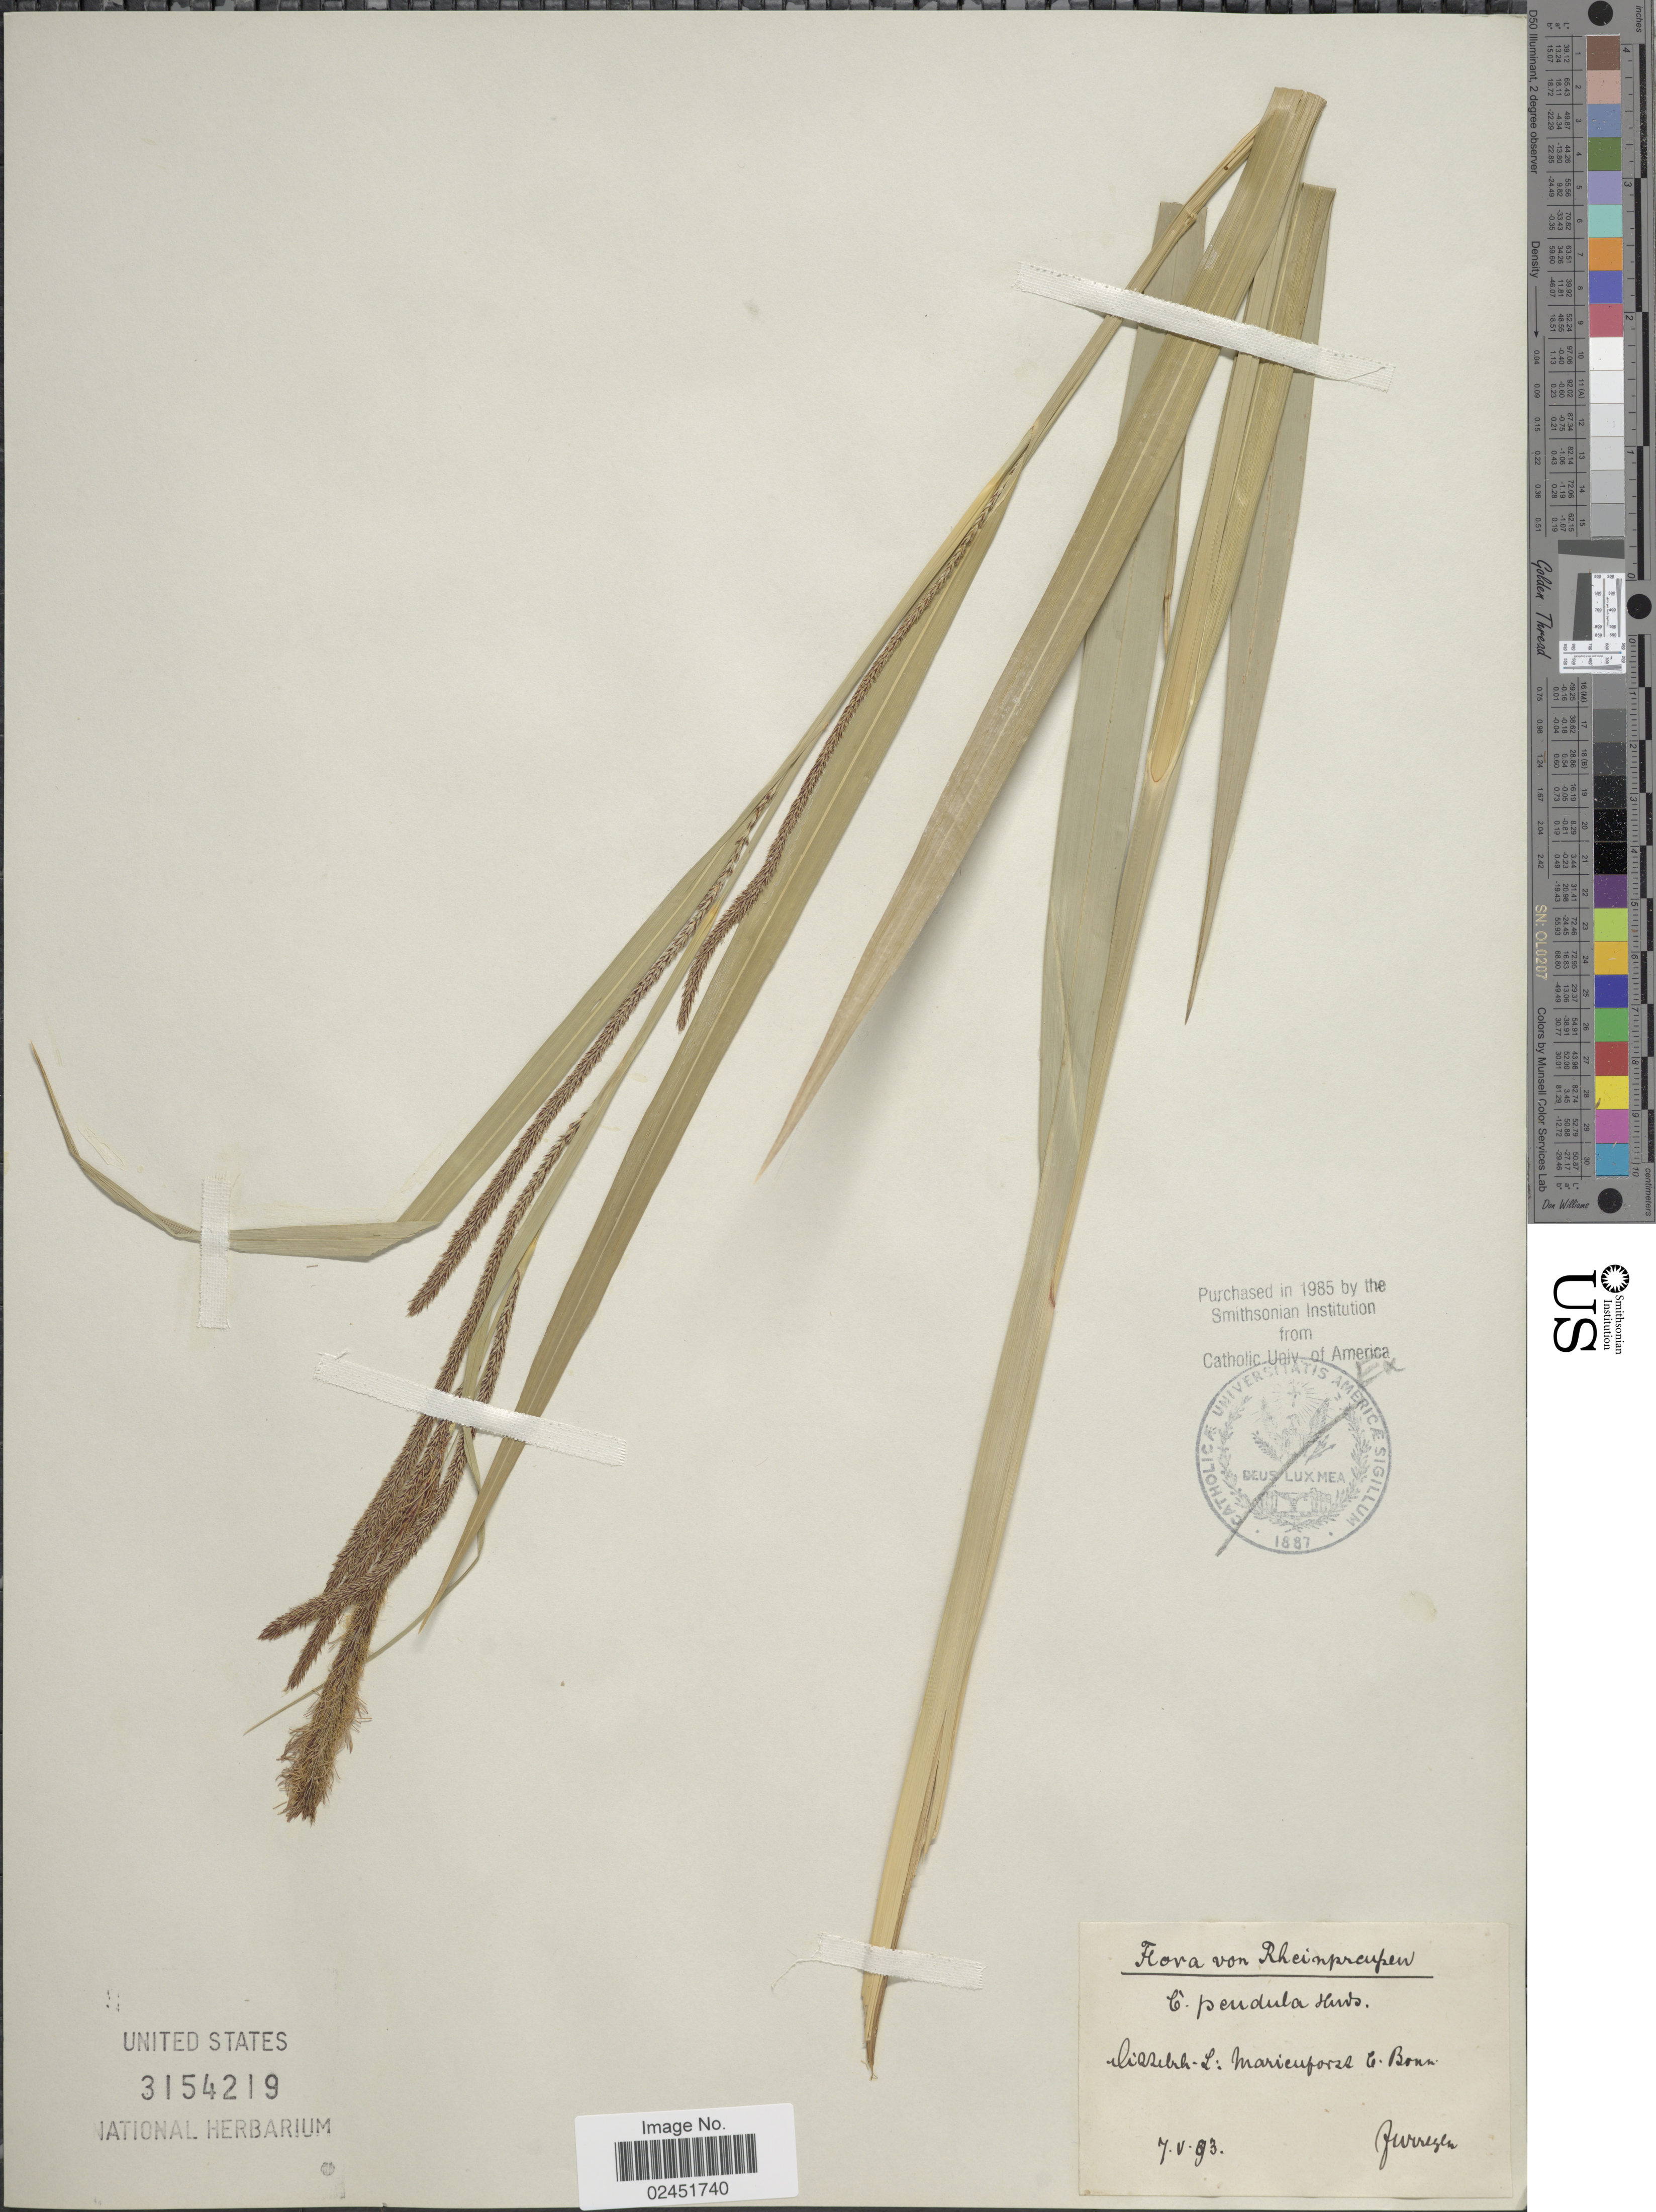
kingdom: Plantae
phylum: Tracheophyta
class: Liliopsida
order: Poales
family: Cyperaceae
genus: Carex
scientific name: Carex pendula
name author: Huds.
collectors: Jurregen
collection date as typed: Transcribed d/m/y: 7/5/93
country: Germany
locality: Rheinpreussen. Lizzebeh-L: Marieuforst C. Bonn. [interpreted]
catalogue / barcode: US 3154219